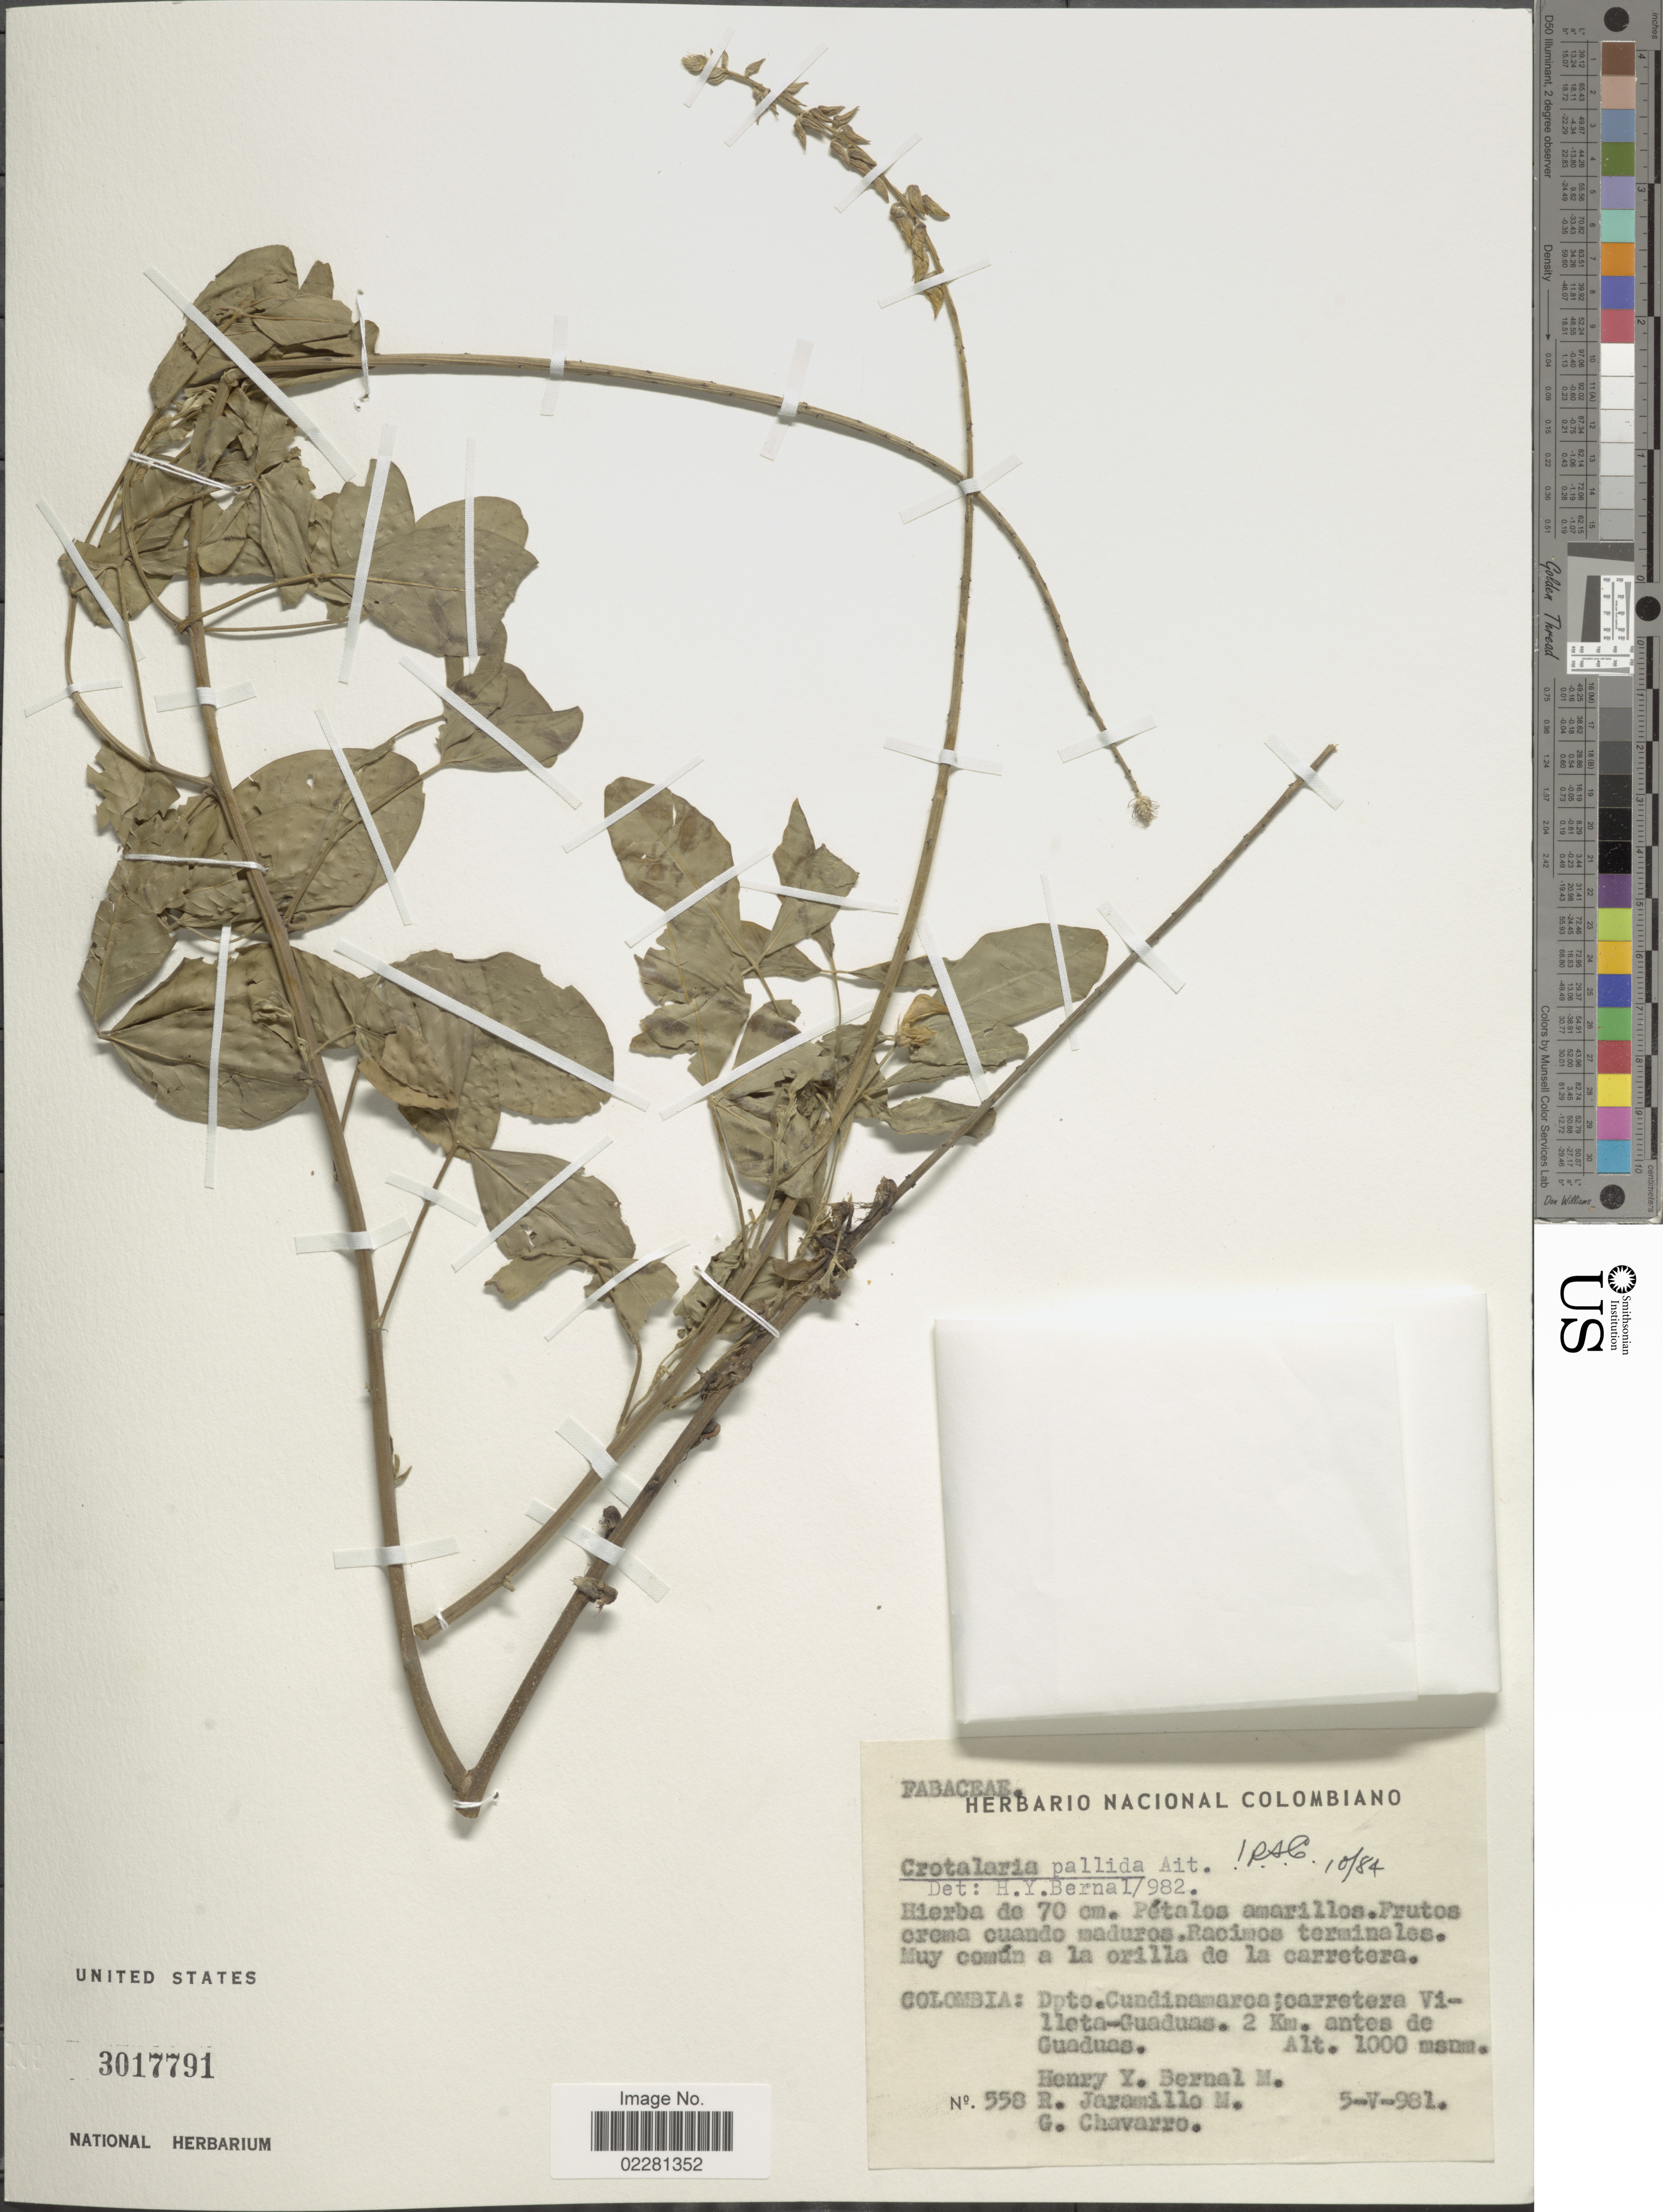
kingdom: Plantae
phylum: Tracheophyta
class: Magnoliopsida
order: Fabales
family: Fabaceae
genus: Crotalaria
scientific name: Crotalaria pallida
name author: Aiton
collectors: H. Y. Bernal, R. Jaramillo M. & G. Chavarro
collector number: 558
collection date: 1981-05-05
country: Colombia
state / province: Cundinamarca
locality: Carretera Villeta-Guaduas, 2 km antes de Guaduas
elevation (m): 1000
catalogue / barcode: US 3017791